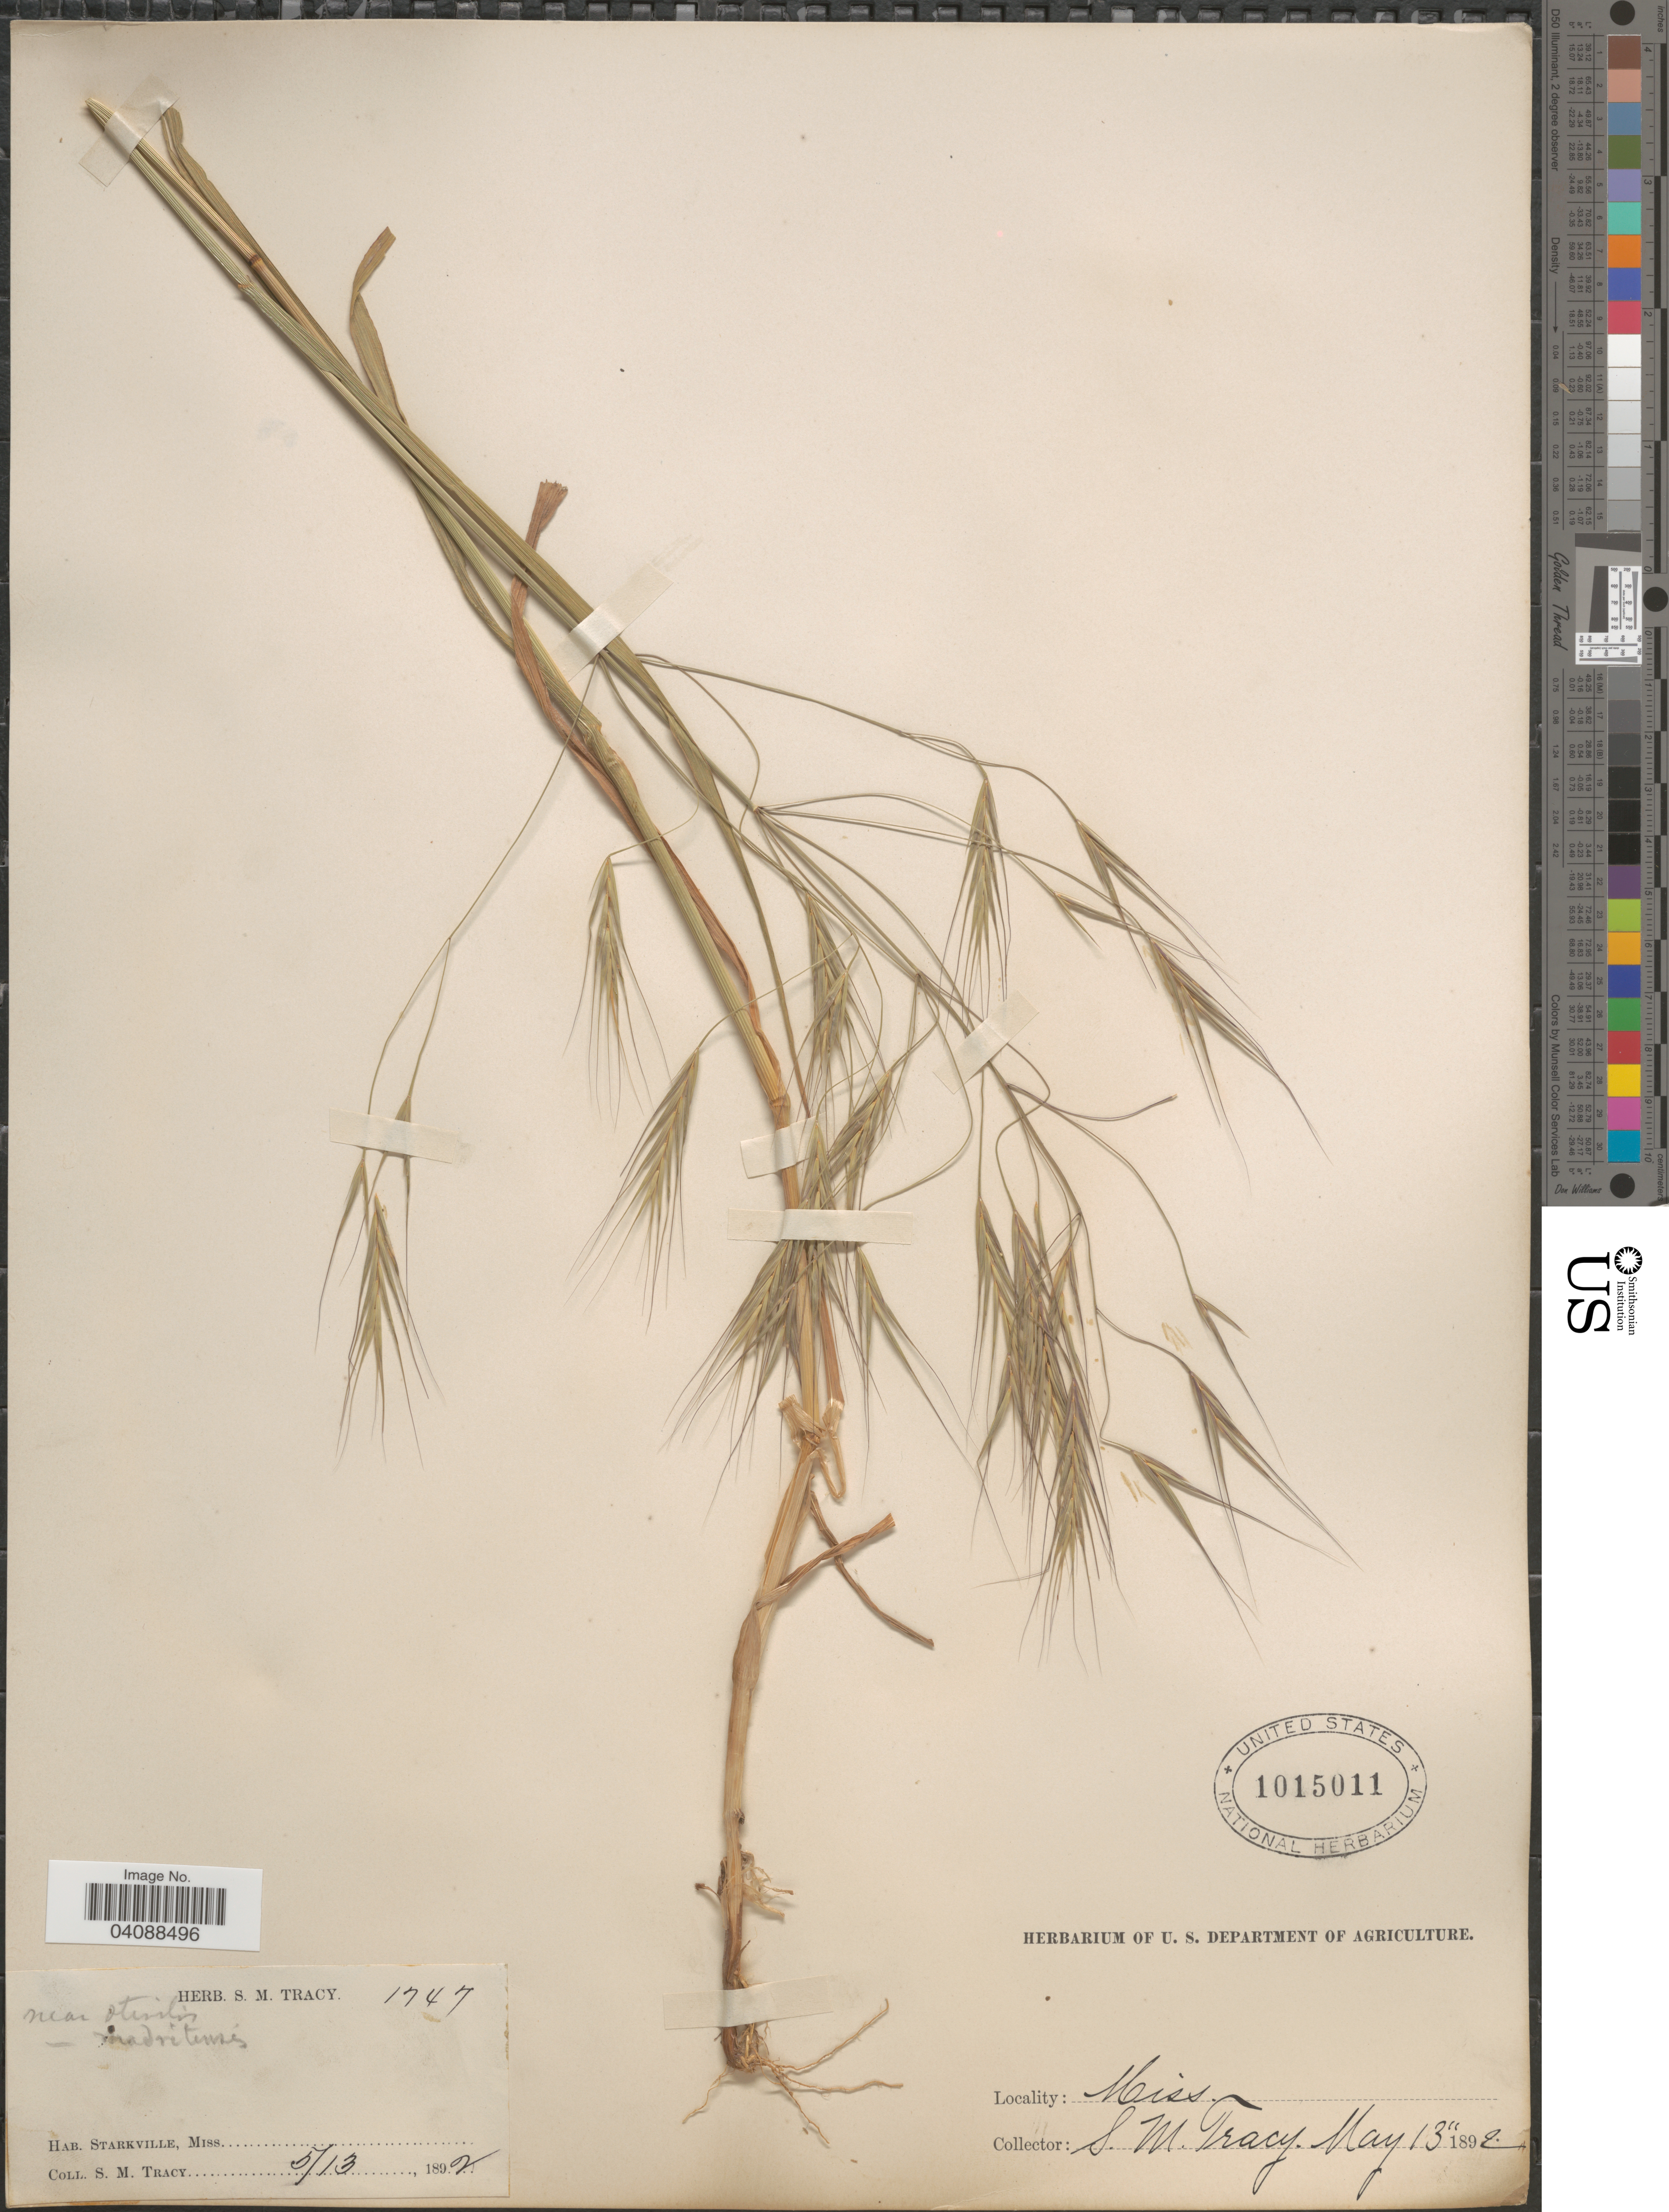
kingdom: Plantae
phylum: Tracheophyta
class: Liliopsida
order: Poales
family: Poaceae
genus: Bromus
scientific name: Bromus sterilis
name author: L.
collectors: S. M. Tracy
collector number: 1747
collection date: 1892-05-13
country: United States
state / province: Mississippi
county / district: Oktibbeha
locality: Starkville.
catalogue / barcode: US 1015011